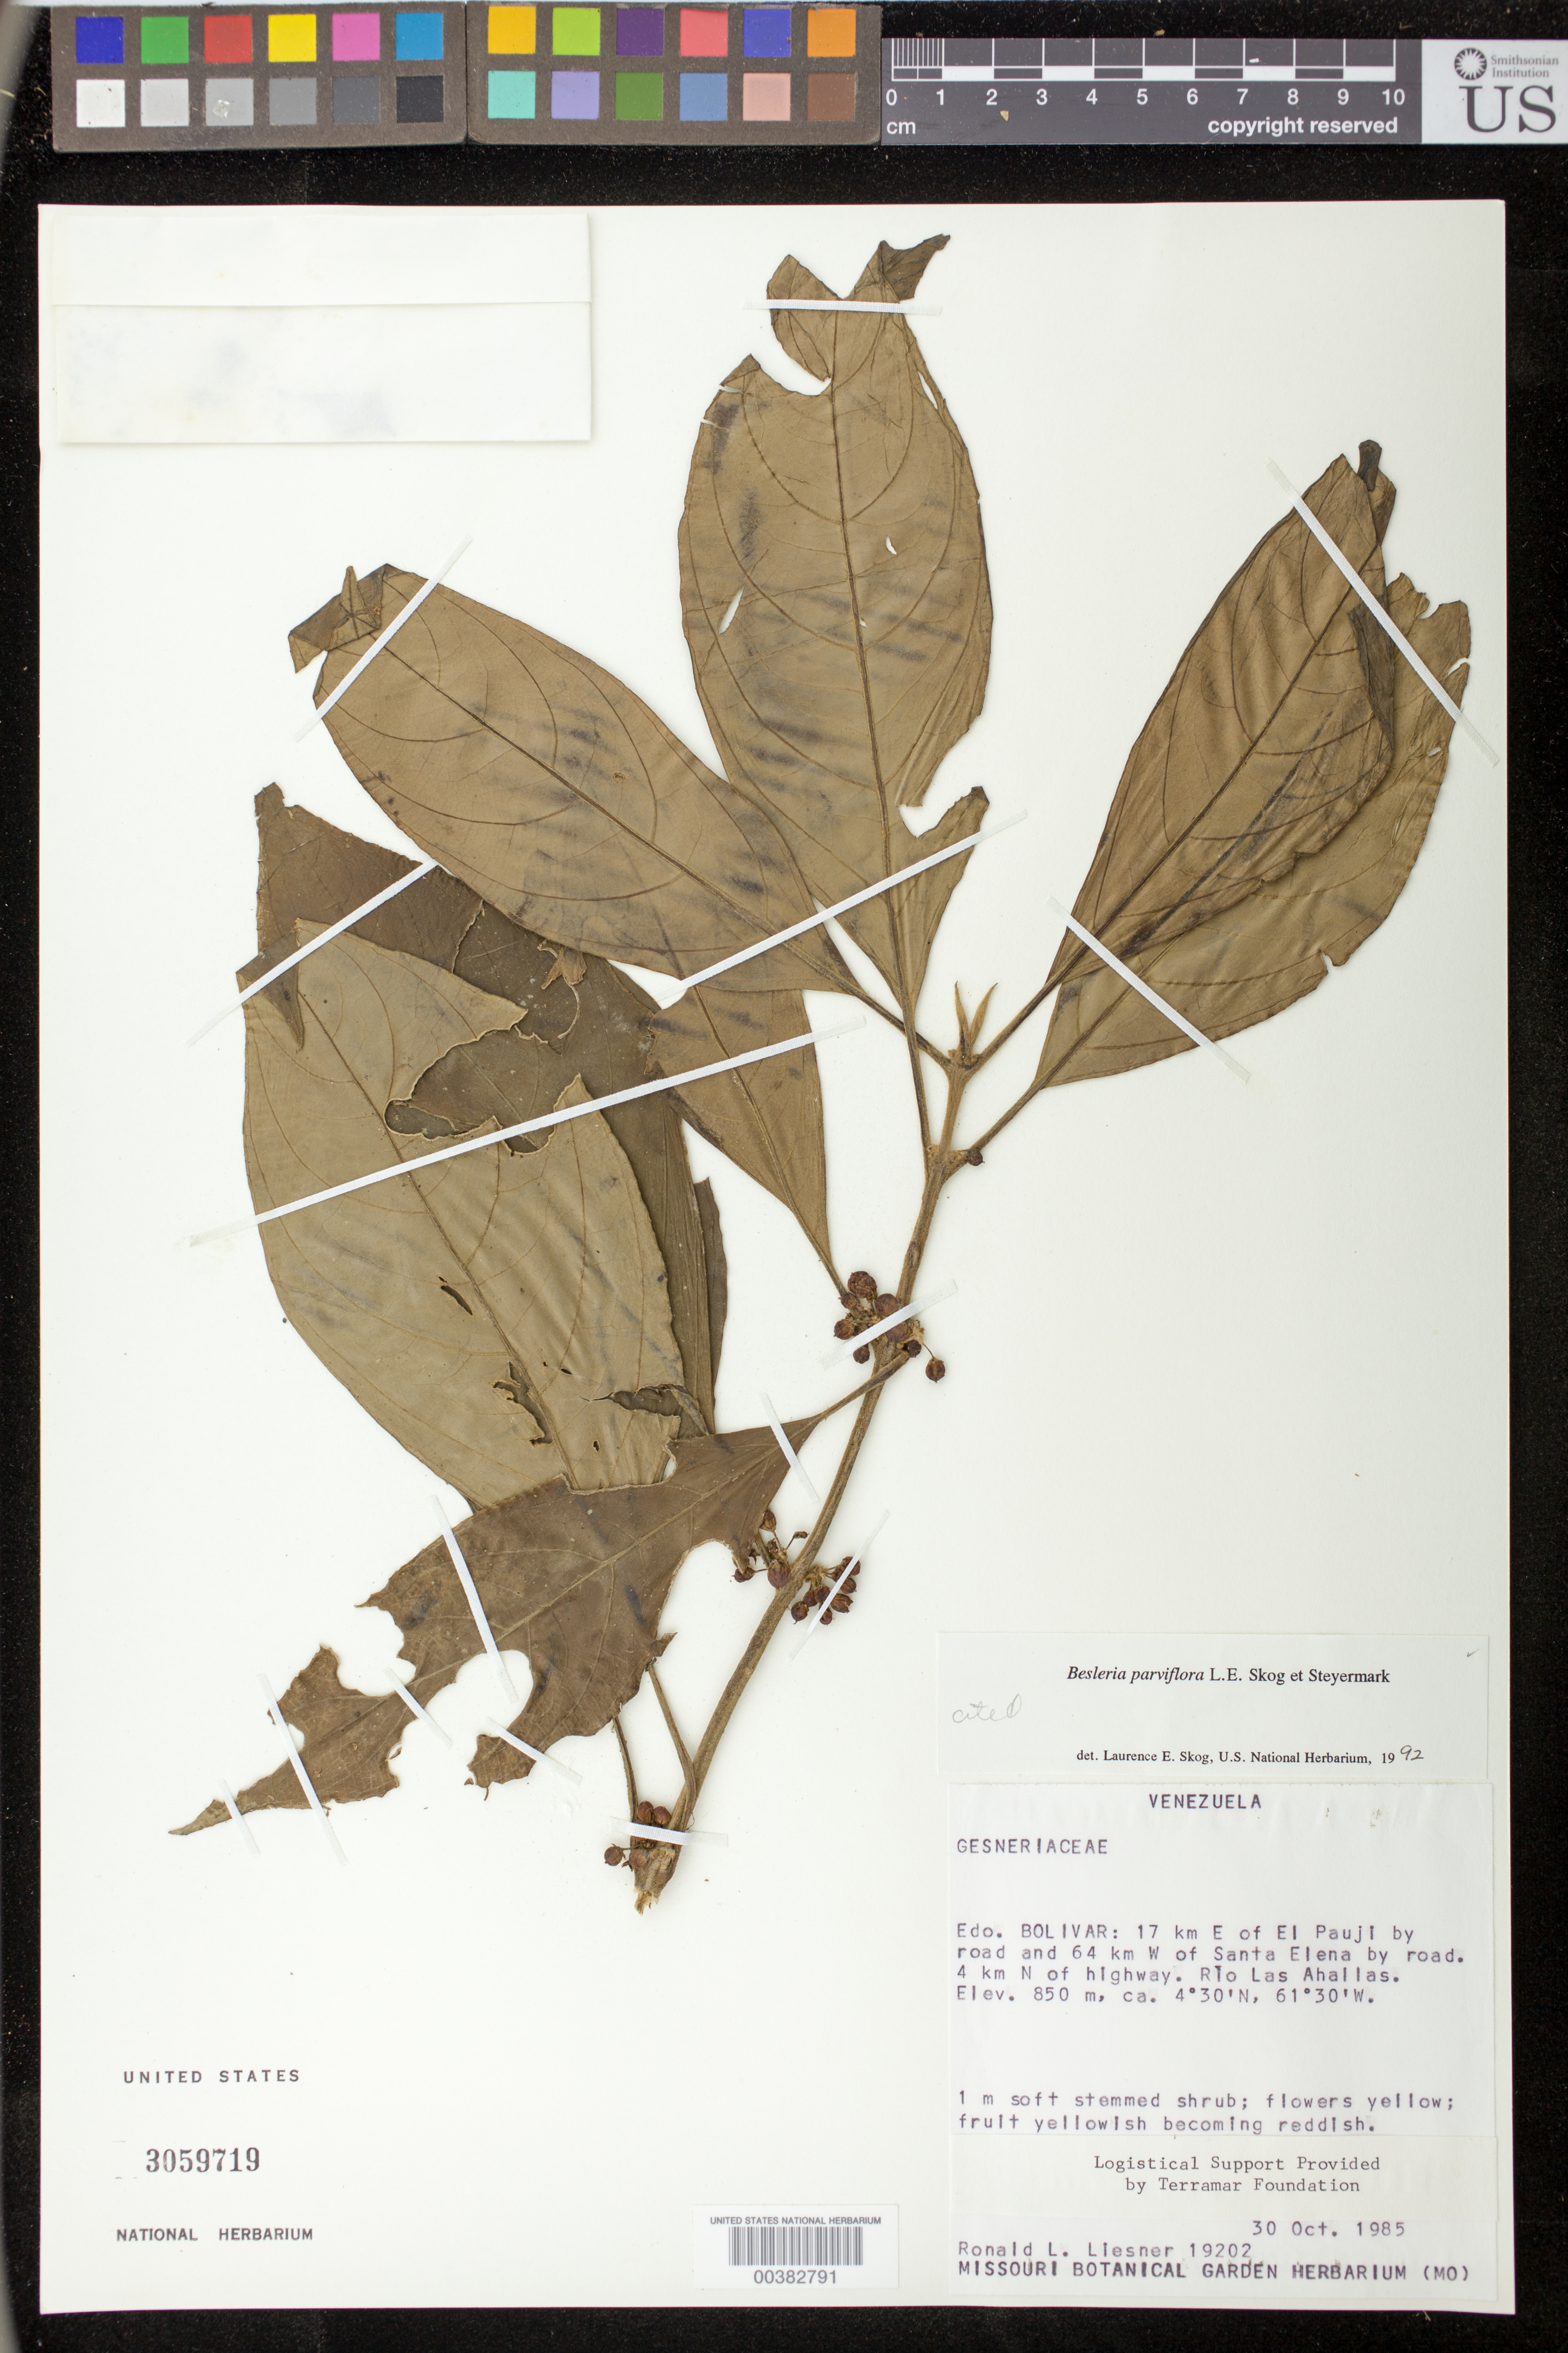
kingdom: Plantae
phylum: Tracheophyta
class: Magnoliopsida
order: Lamiales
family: Gesneriaceae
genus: Besleria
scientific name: Besleria parviflora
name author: L.E. Skog & Steyerm.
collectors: R. L. Liesner & et al.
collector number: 19202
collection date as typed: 30 Oct 1985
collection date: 1985-10-30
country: Venezuela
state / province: Bolívar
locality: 17km E of El Pauji by road and 64km W of Santa Elena by road; 4km N of highway; Rio las Ahallas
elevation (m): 850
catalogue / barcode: US 3059719